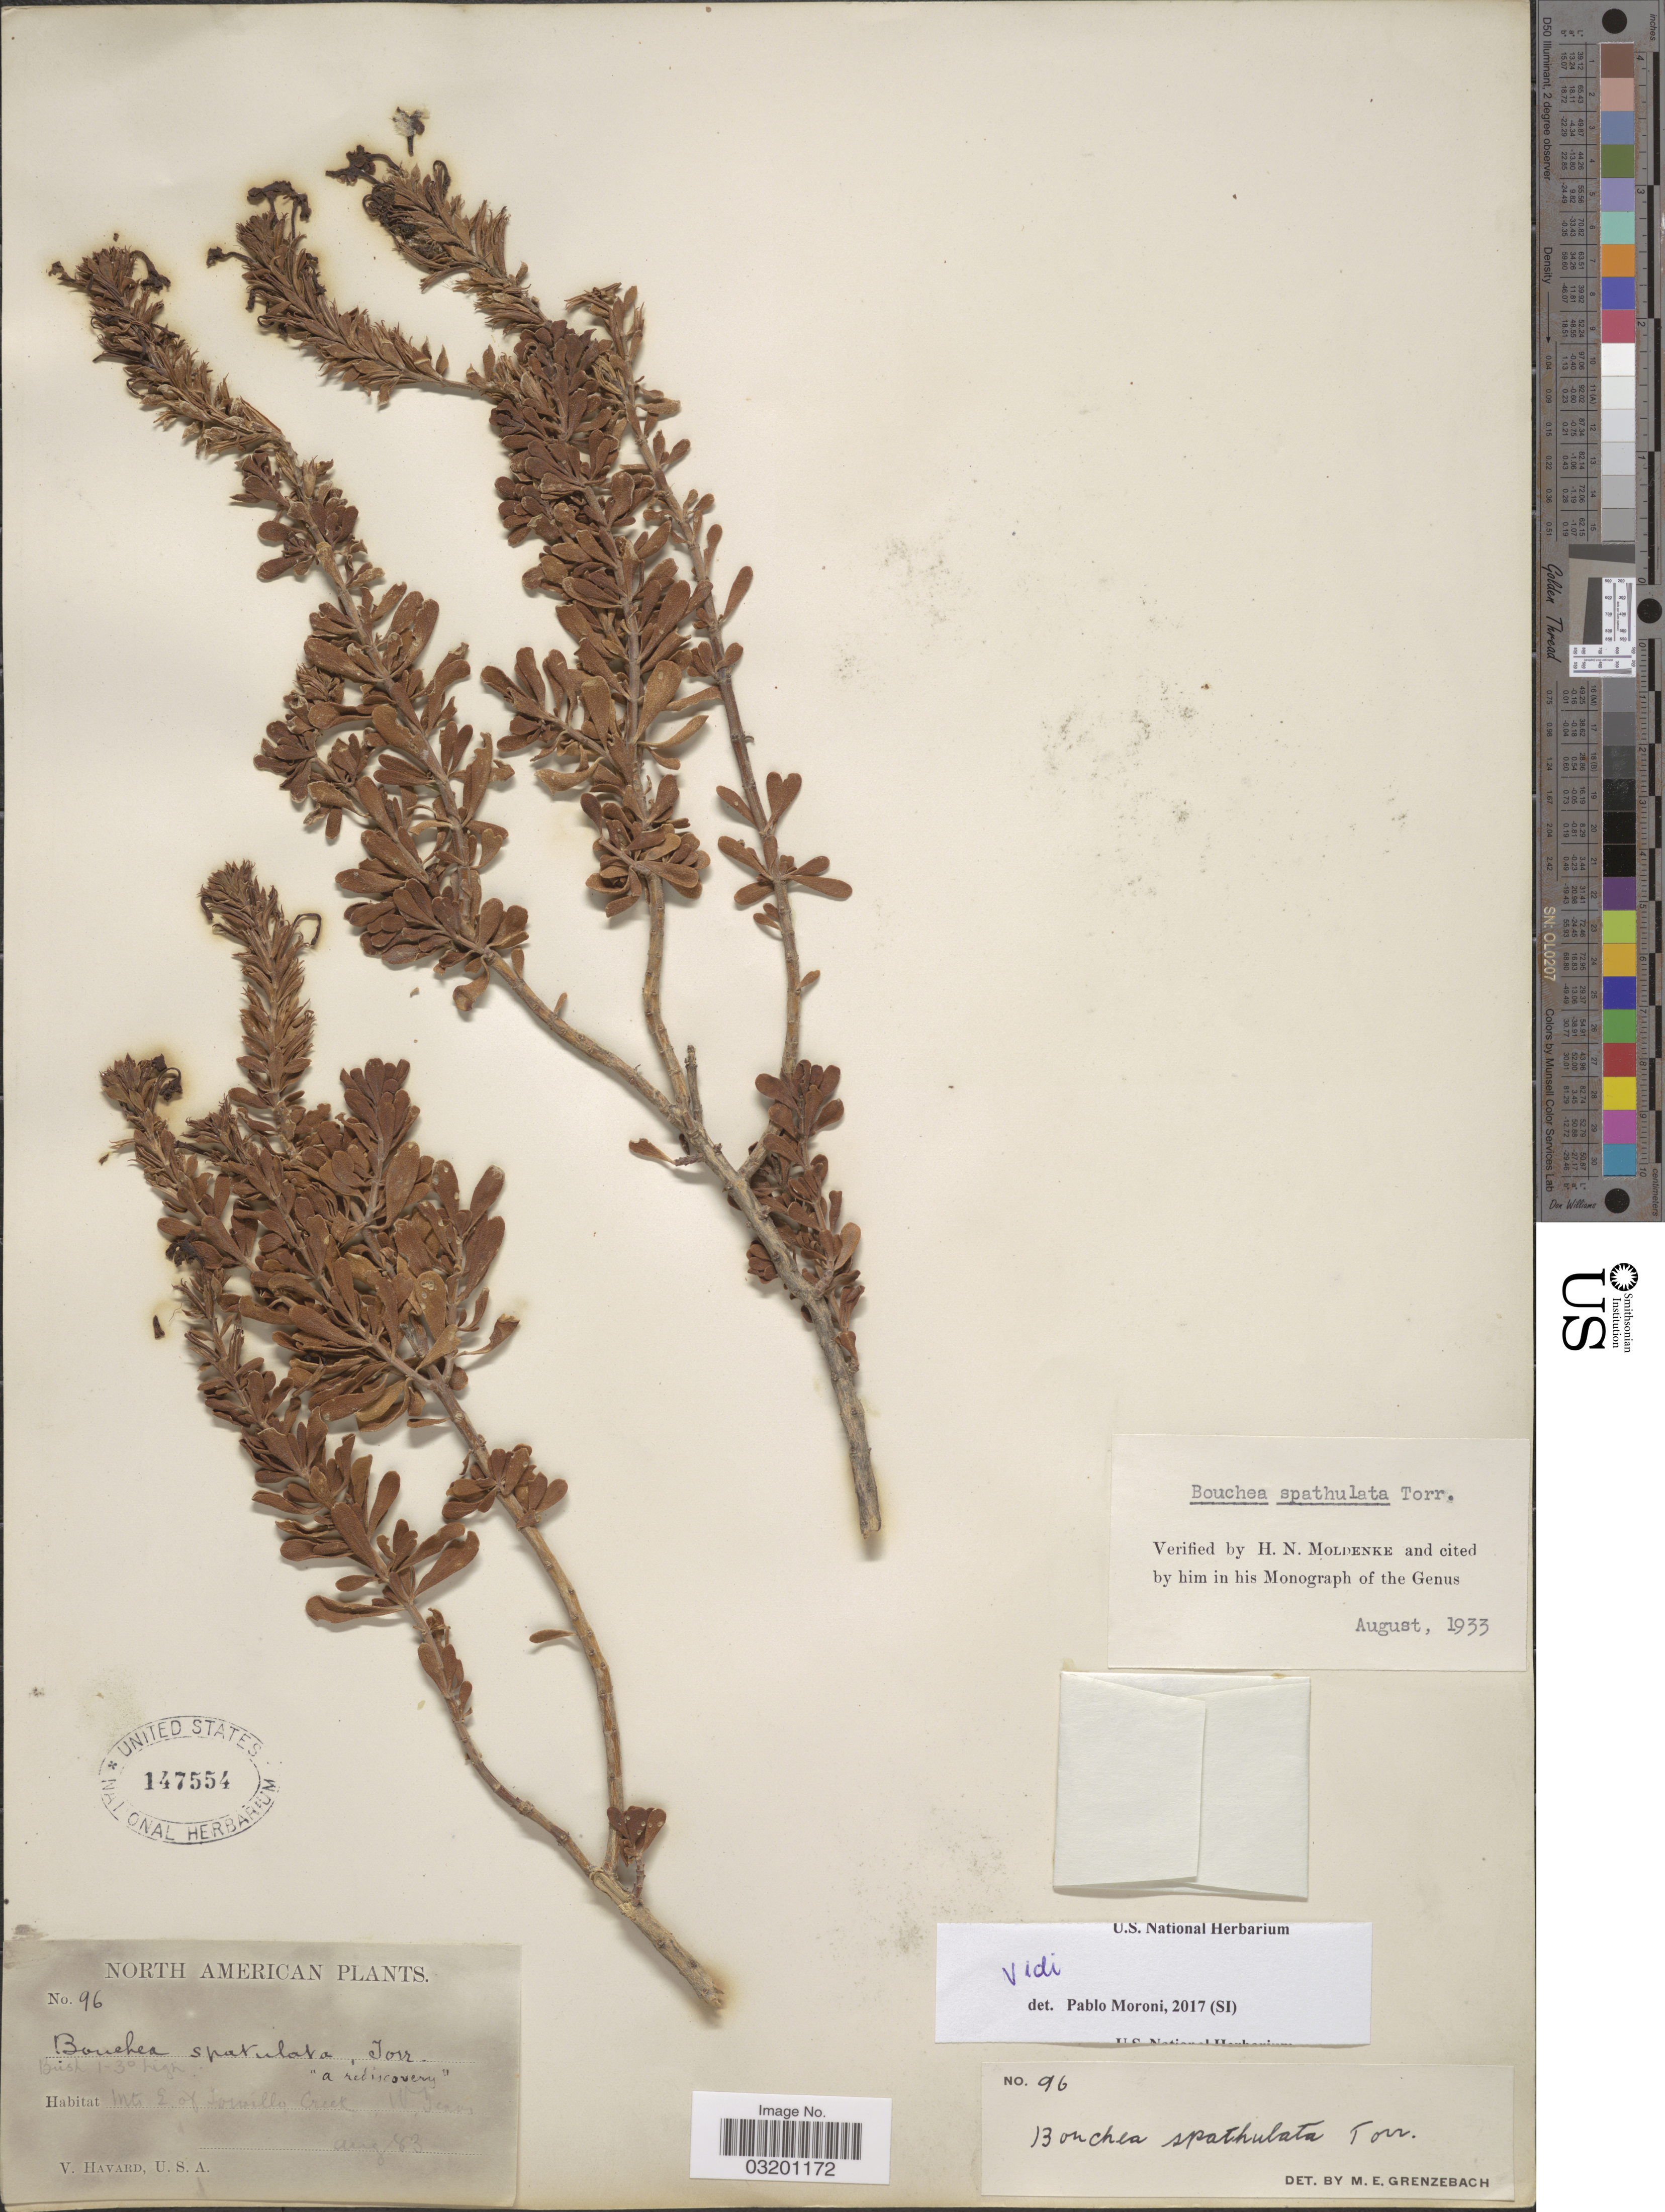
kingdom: Plantae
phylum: Tracheophyta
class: Magnoliopsida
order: Lamiales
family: Verbenaceae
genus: Bouchea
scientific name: Bouchea spathulata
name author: Torr. in Emory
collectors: V. Havard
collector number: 96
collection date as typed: Transcribed d/m/y: /8/83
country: United States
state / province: Texas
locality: Mts. E. of Tornilla Creek. W. Texas.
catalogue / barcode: US 147554